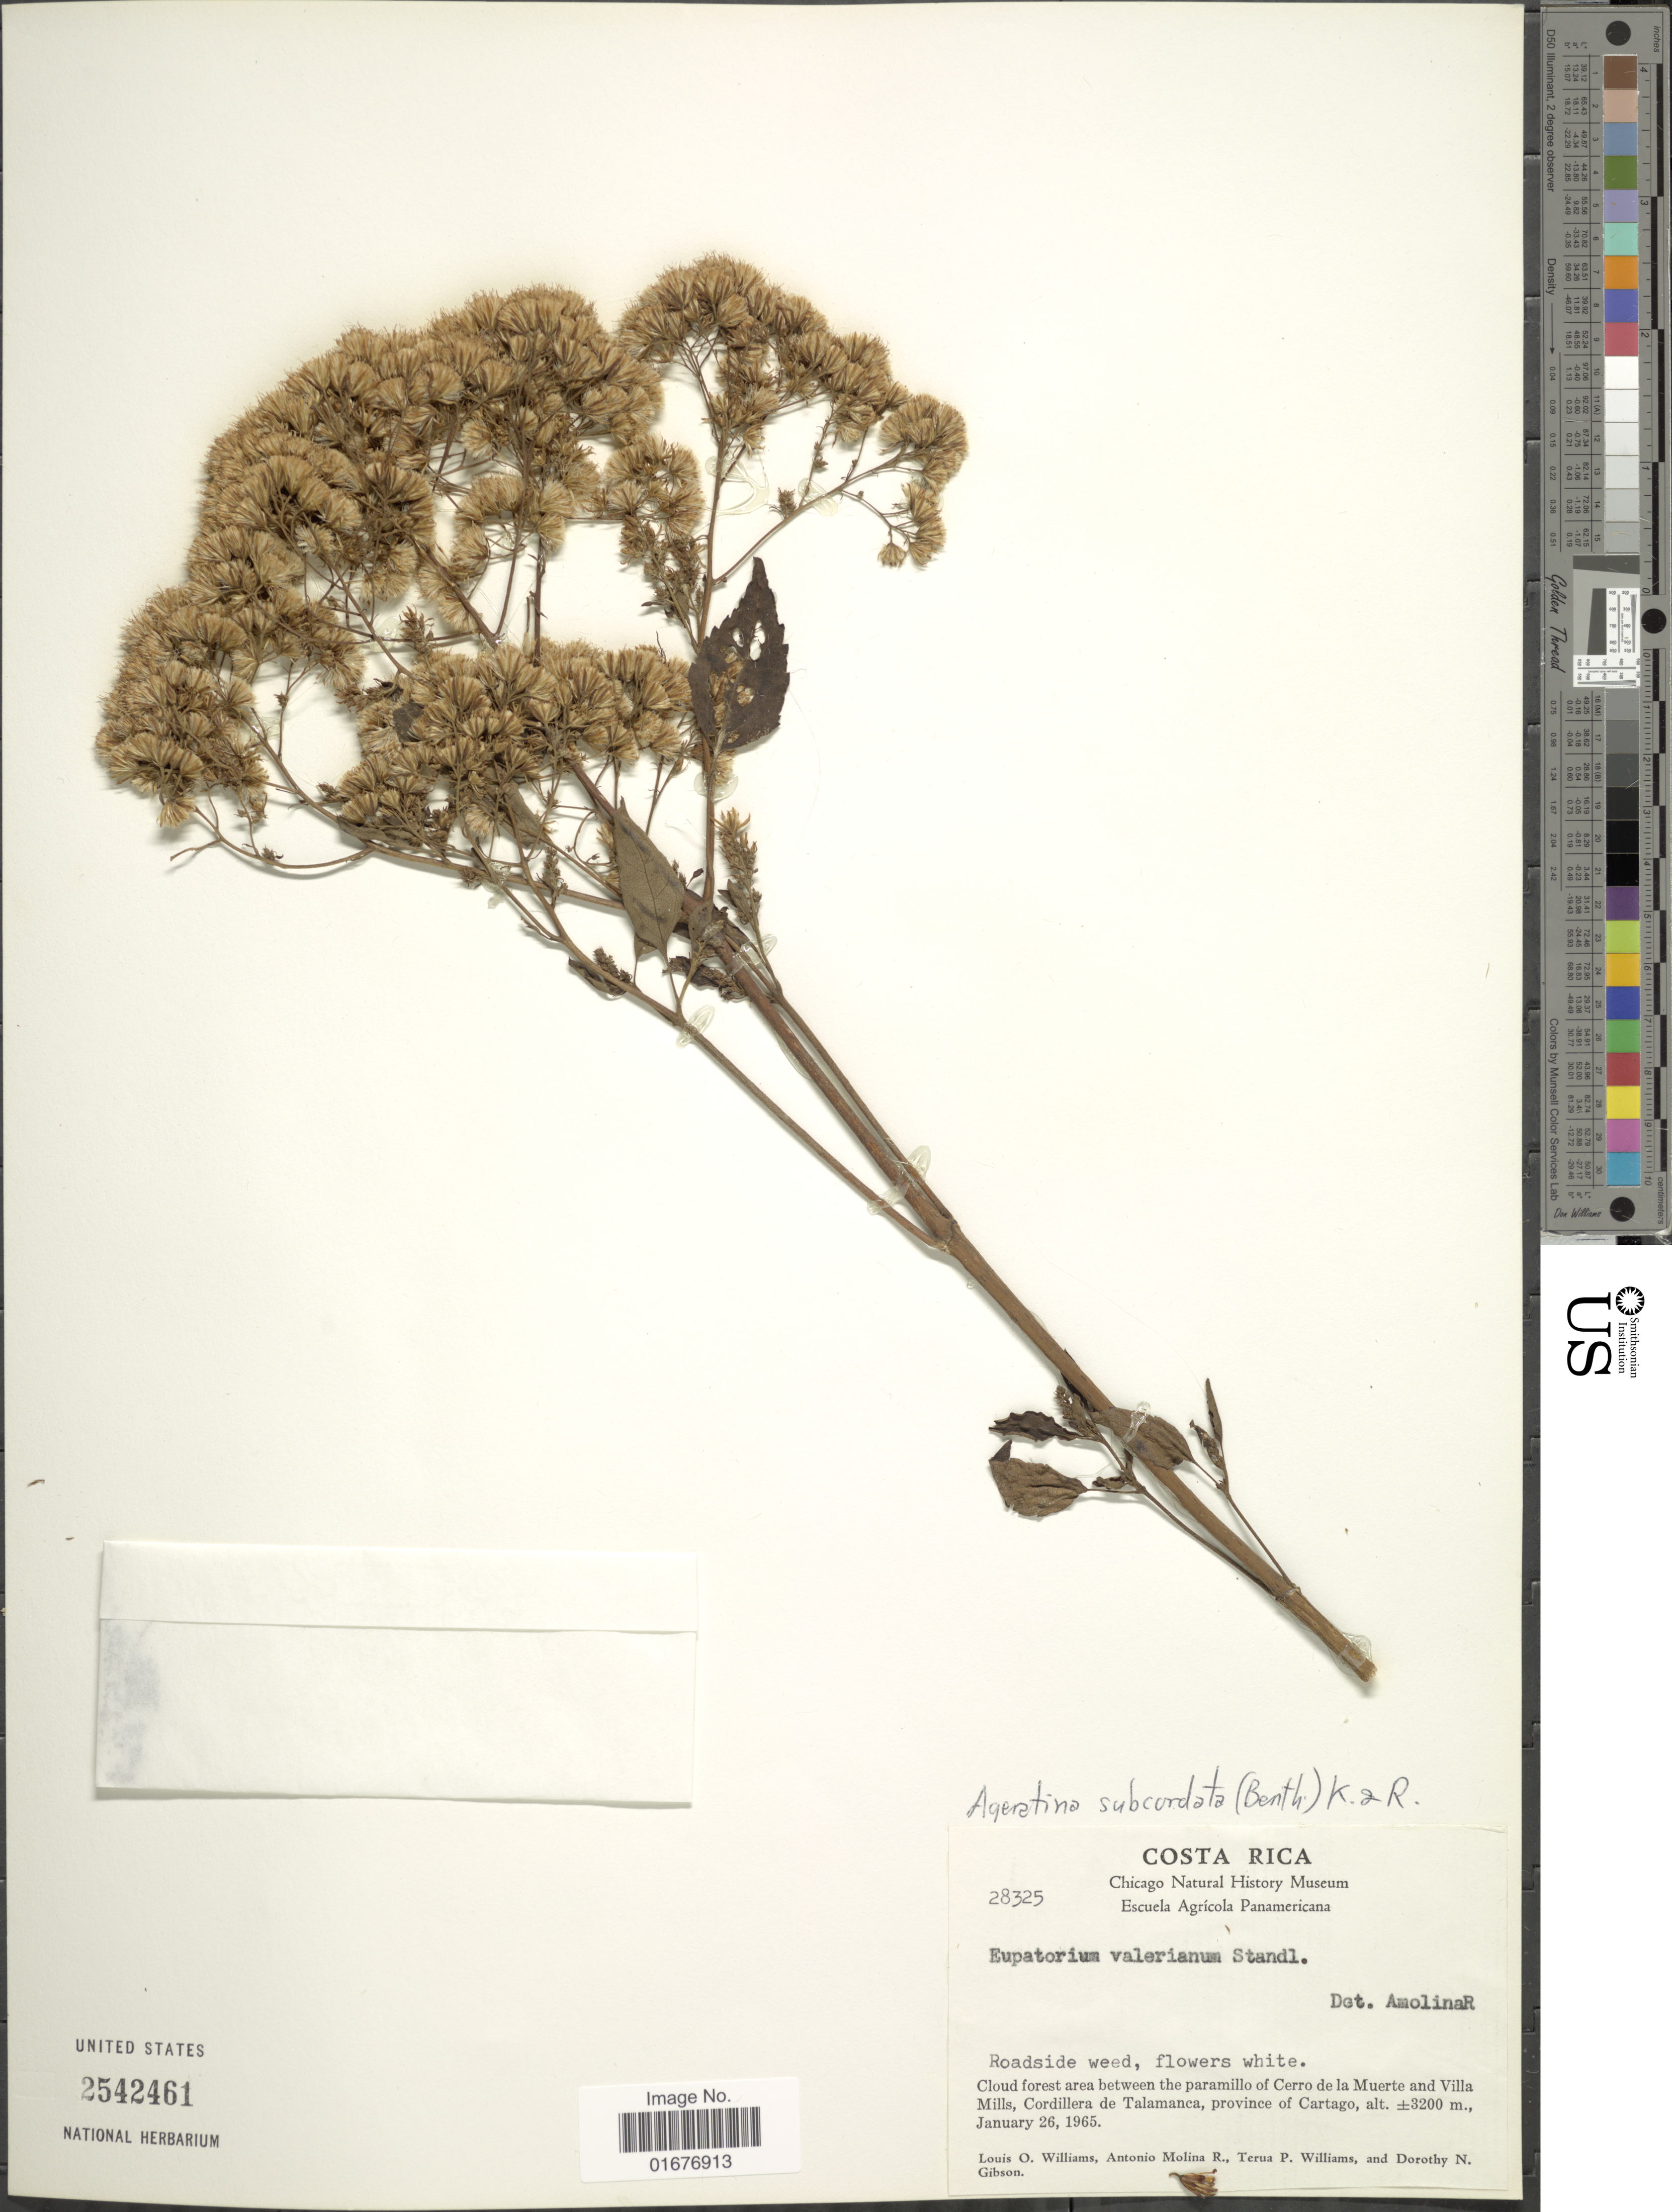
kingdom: Plantae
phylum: Tracheophyta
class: Magnoliopsida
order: Asterales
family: Asteraceae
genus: Ageratina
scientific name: Ageratina subcordata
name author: (Benth. ex Oerst.) R.M. King & H. Rob.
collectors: L. O. Williams, A. Molina R., T. P. Williams & D. N. Gibson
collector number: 28325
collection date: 1965-01-26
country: Costa Rica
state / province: Cartago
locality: Cloud forest are between the paramillo of Cerro de la Muerte and Villa Mills, Cordillera de Talamanca, province of Cartago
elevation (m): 3200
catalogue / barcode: US 2542461